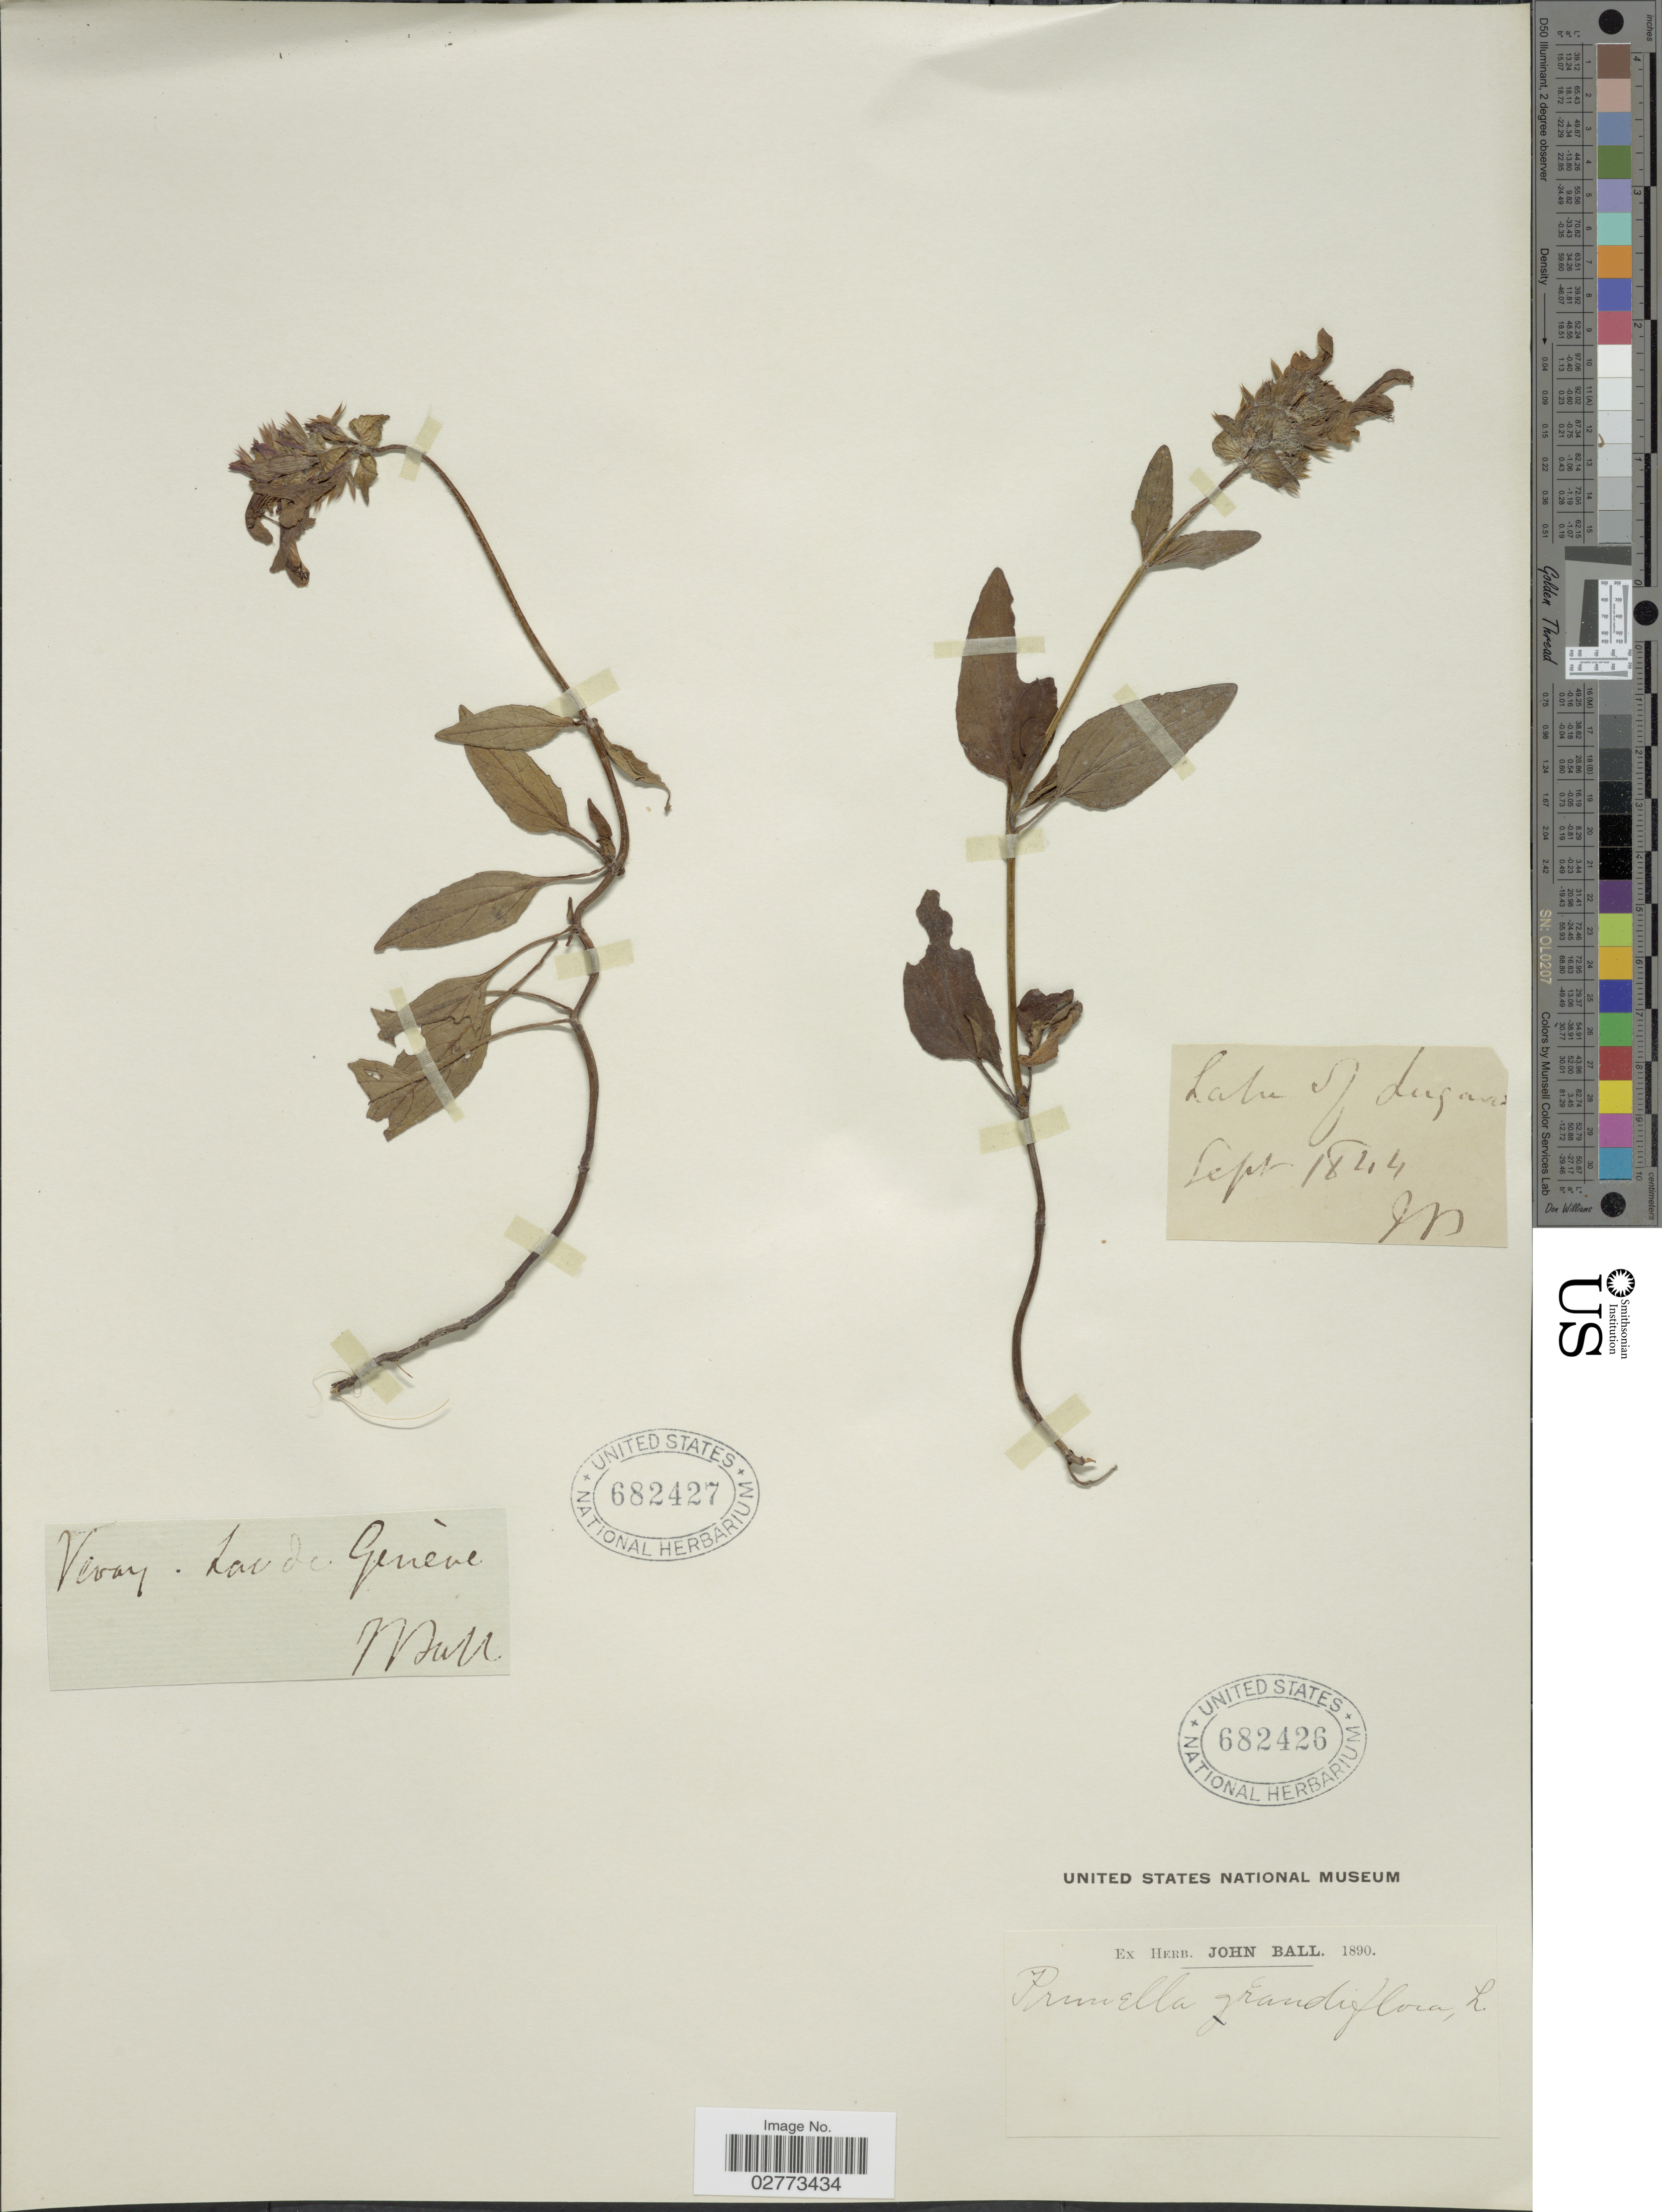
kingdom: Plantae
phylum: Tracheophyta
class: Magnoliopsida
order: Lamiales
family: Lamiaceae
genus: Prunella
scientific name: Prunella sp.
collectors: J. Ball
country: Switzerland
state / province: Genève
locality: Vevay. Lac de Genève.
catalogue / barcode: US 682427-2